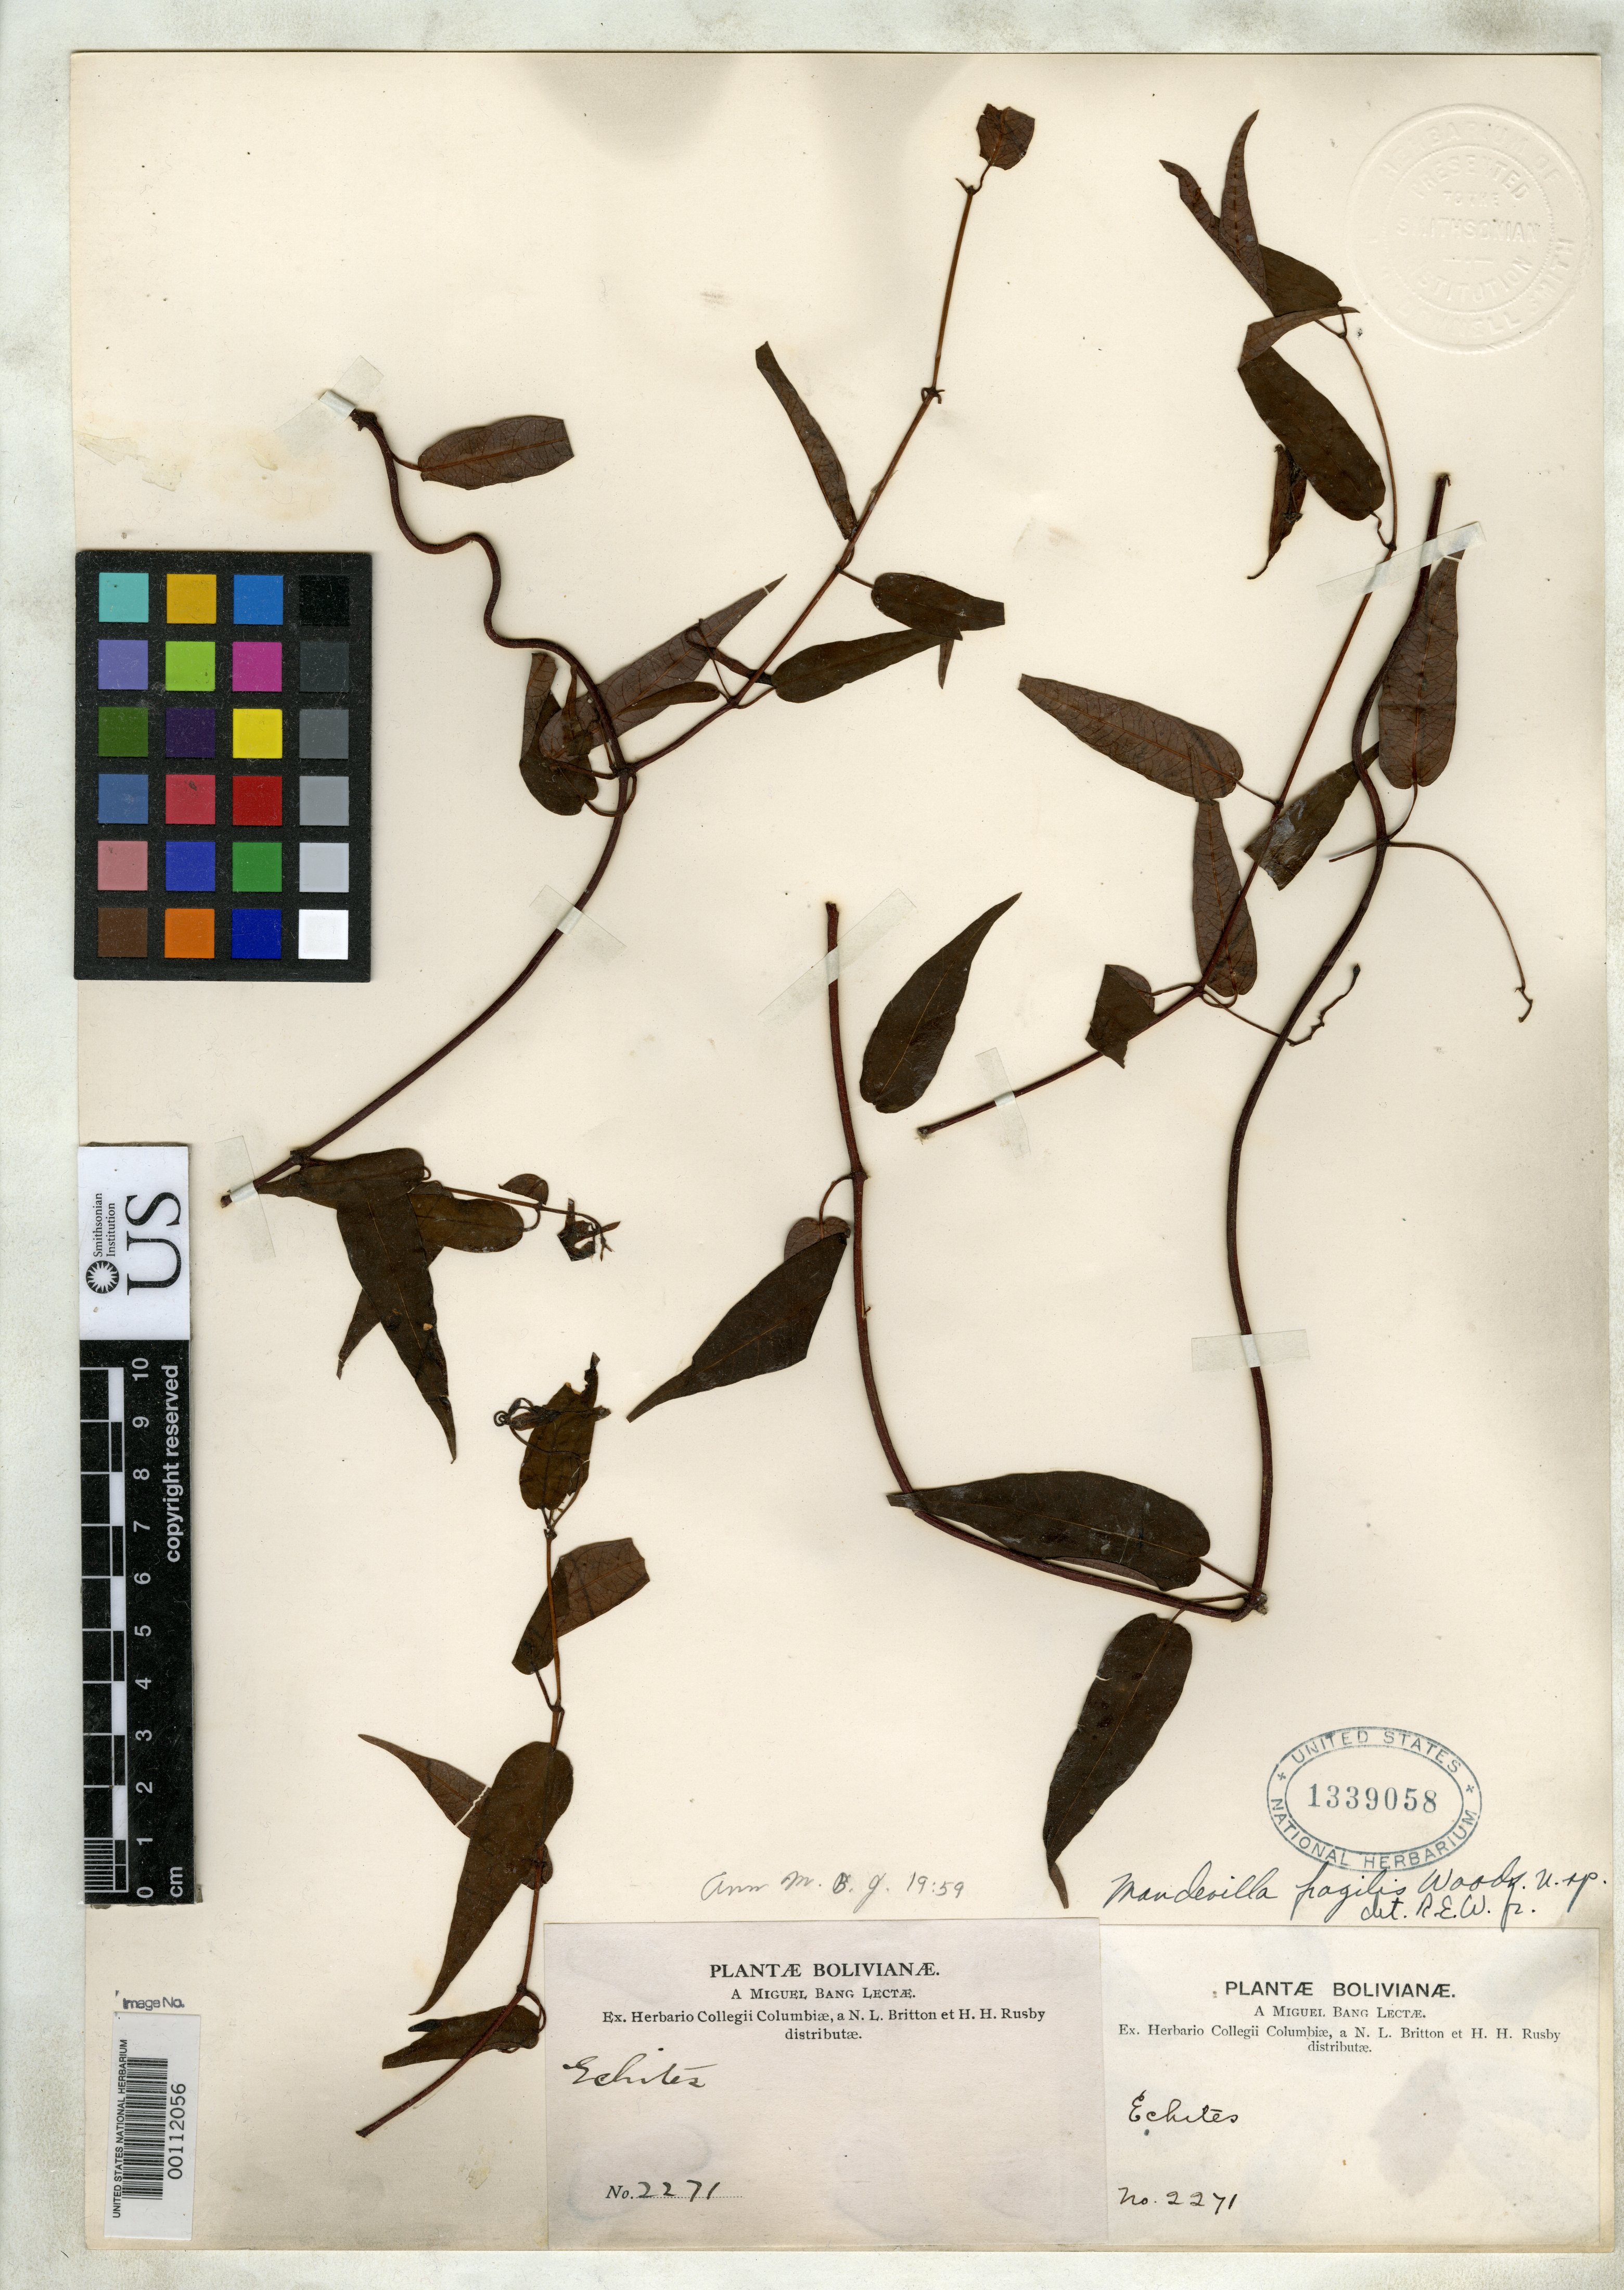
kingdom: Plantae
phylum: Tracheophyta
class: Magnoliopsida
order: Gentianales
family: Apocynaceae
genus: Mandevilla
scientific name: Mandevilla fragilis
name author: Woodson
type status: Isotype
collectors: M. Bang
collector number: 2271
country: Bolivia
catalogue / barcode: US 1339058